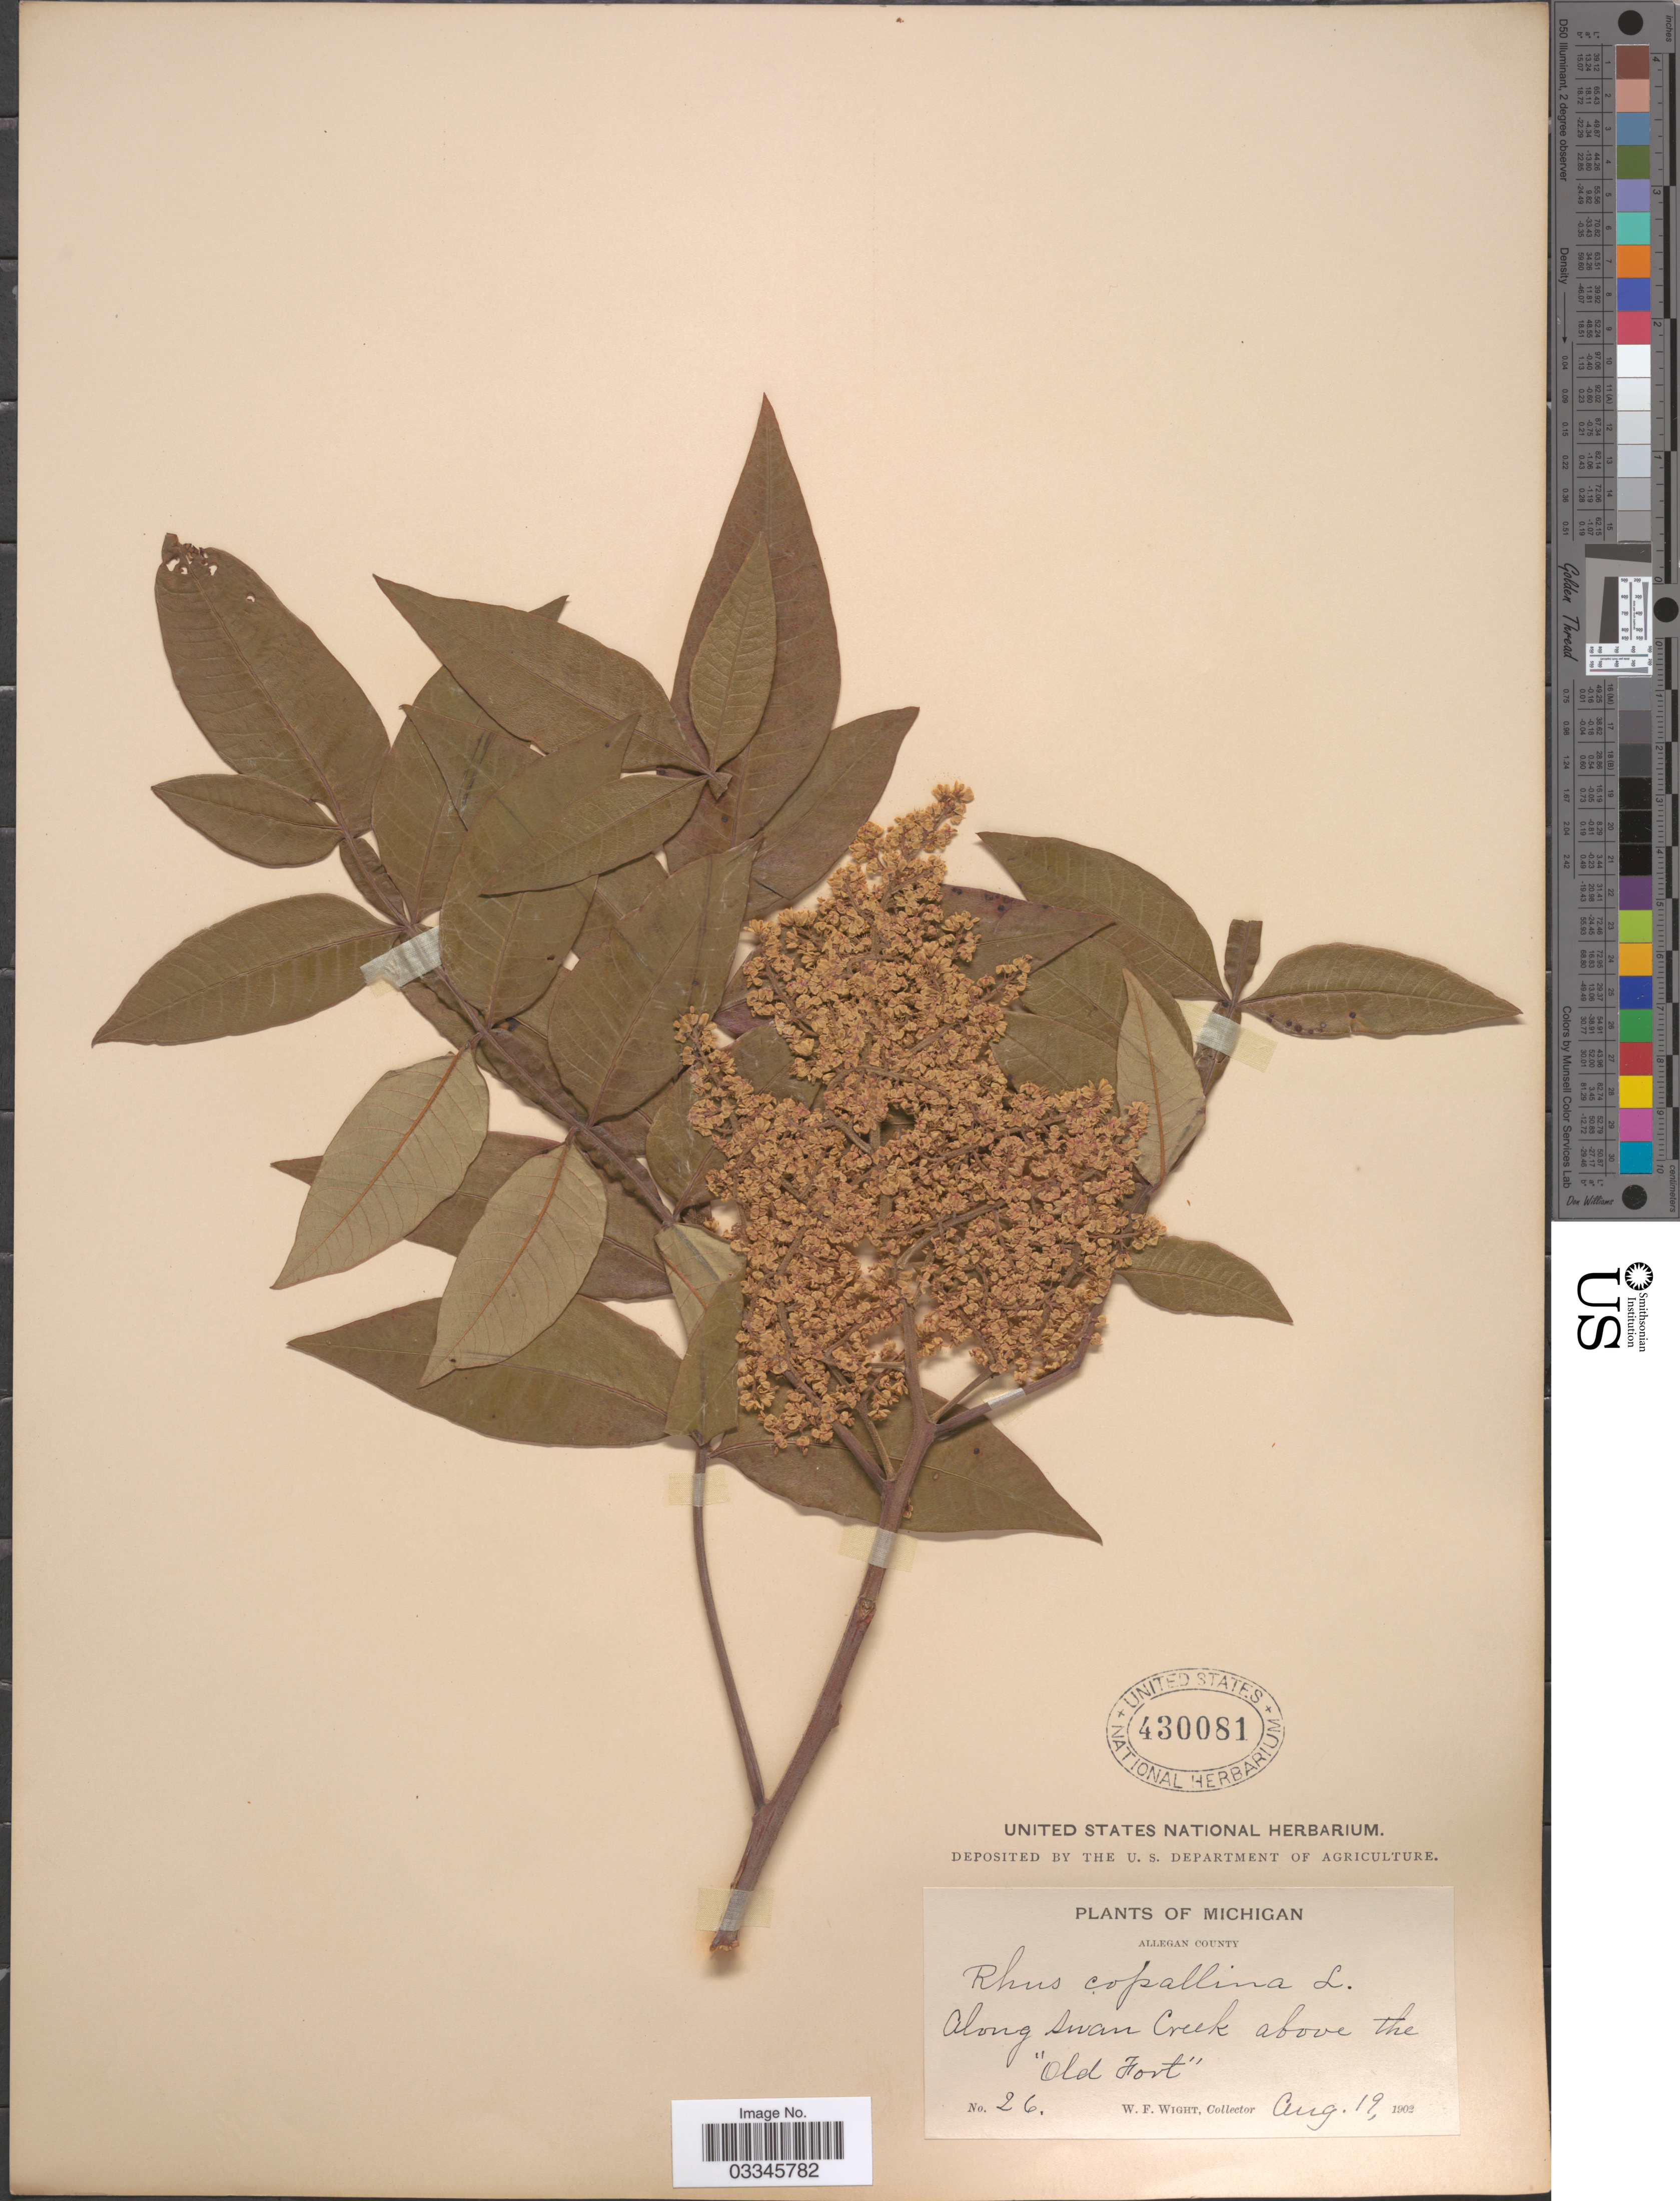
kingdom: Plantae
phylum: Tracheophyta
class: Magnoliopsida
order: Sapindales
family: Anacardiaceae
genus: Rhus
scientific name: Rhus copallinum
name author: L.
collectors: W. Wight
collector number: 26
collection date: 1902-08-19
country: United States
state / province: Michigan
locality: Allegan County. Along Swan Creek above the "Old Fort".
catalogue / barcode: US 430081